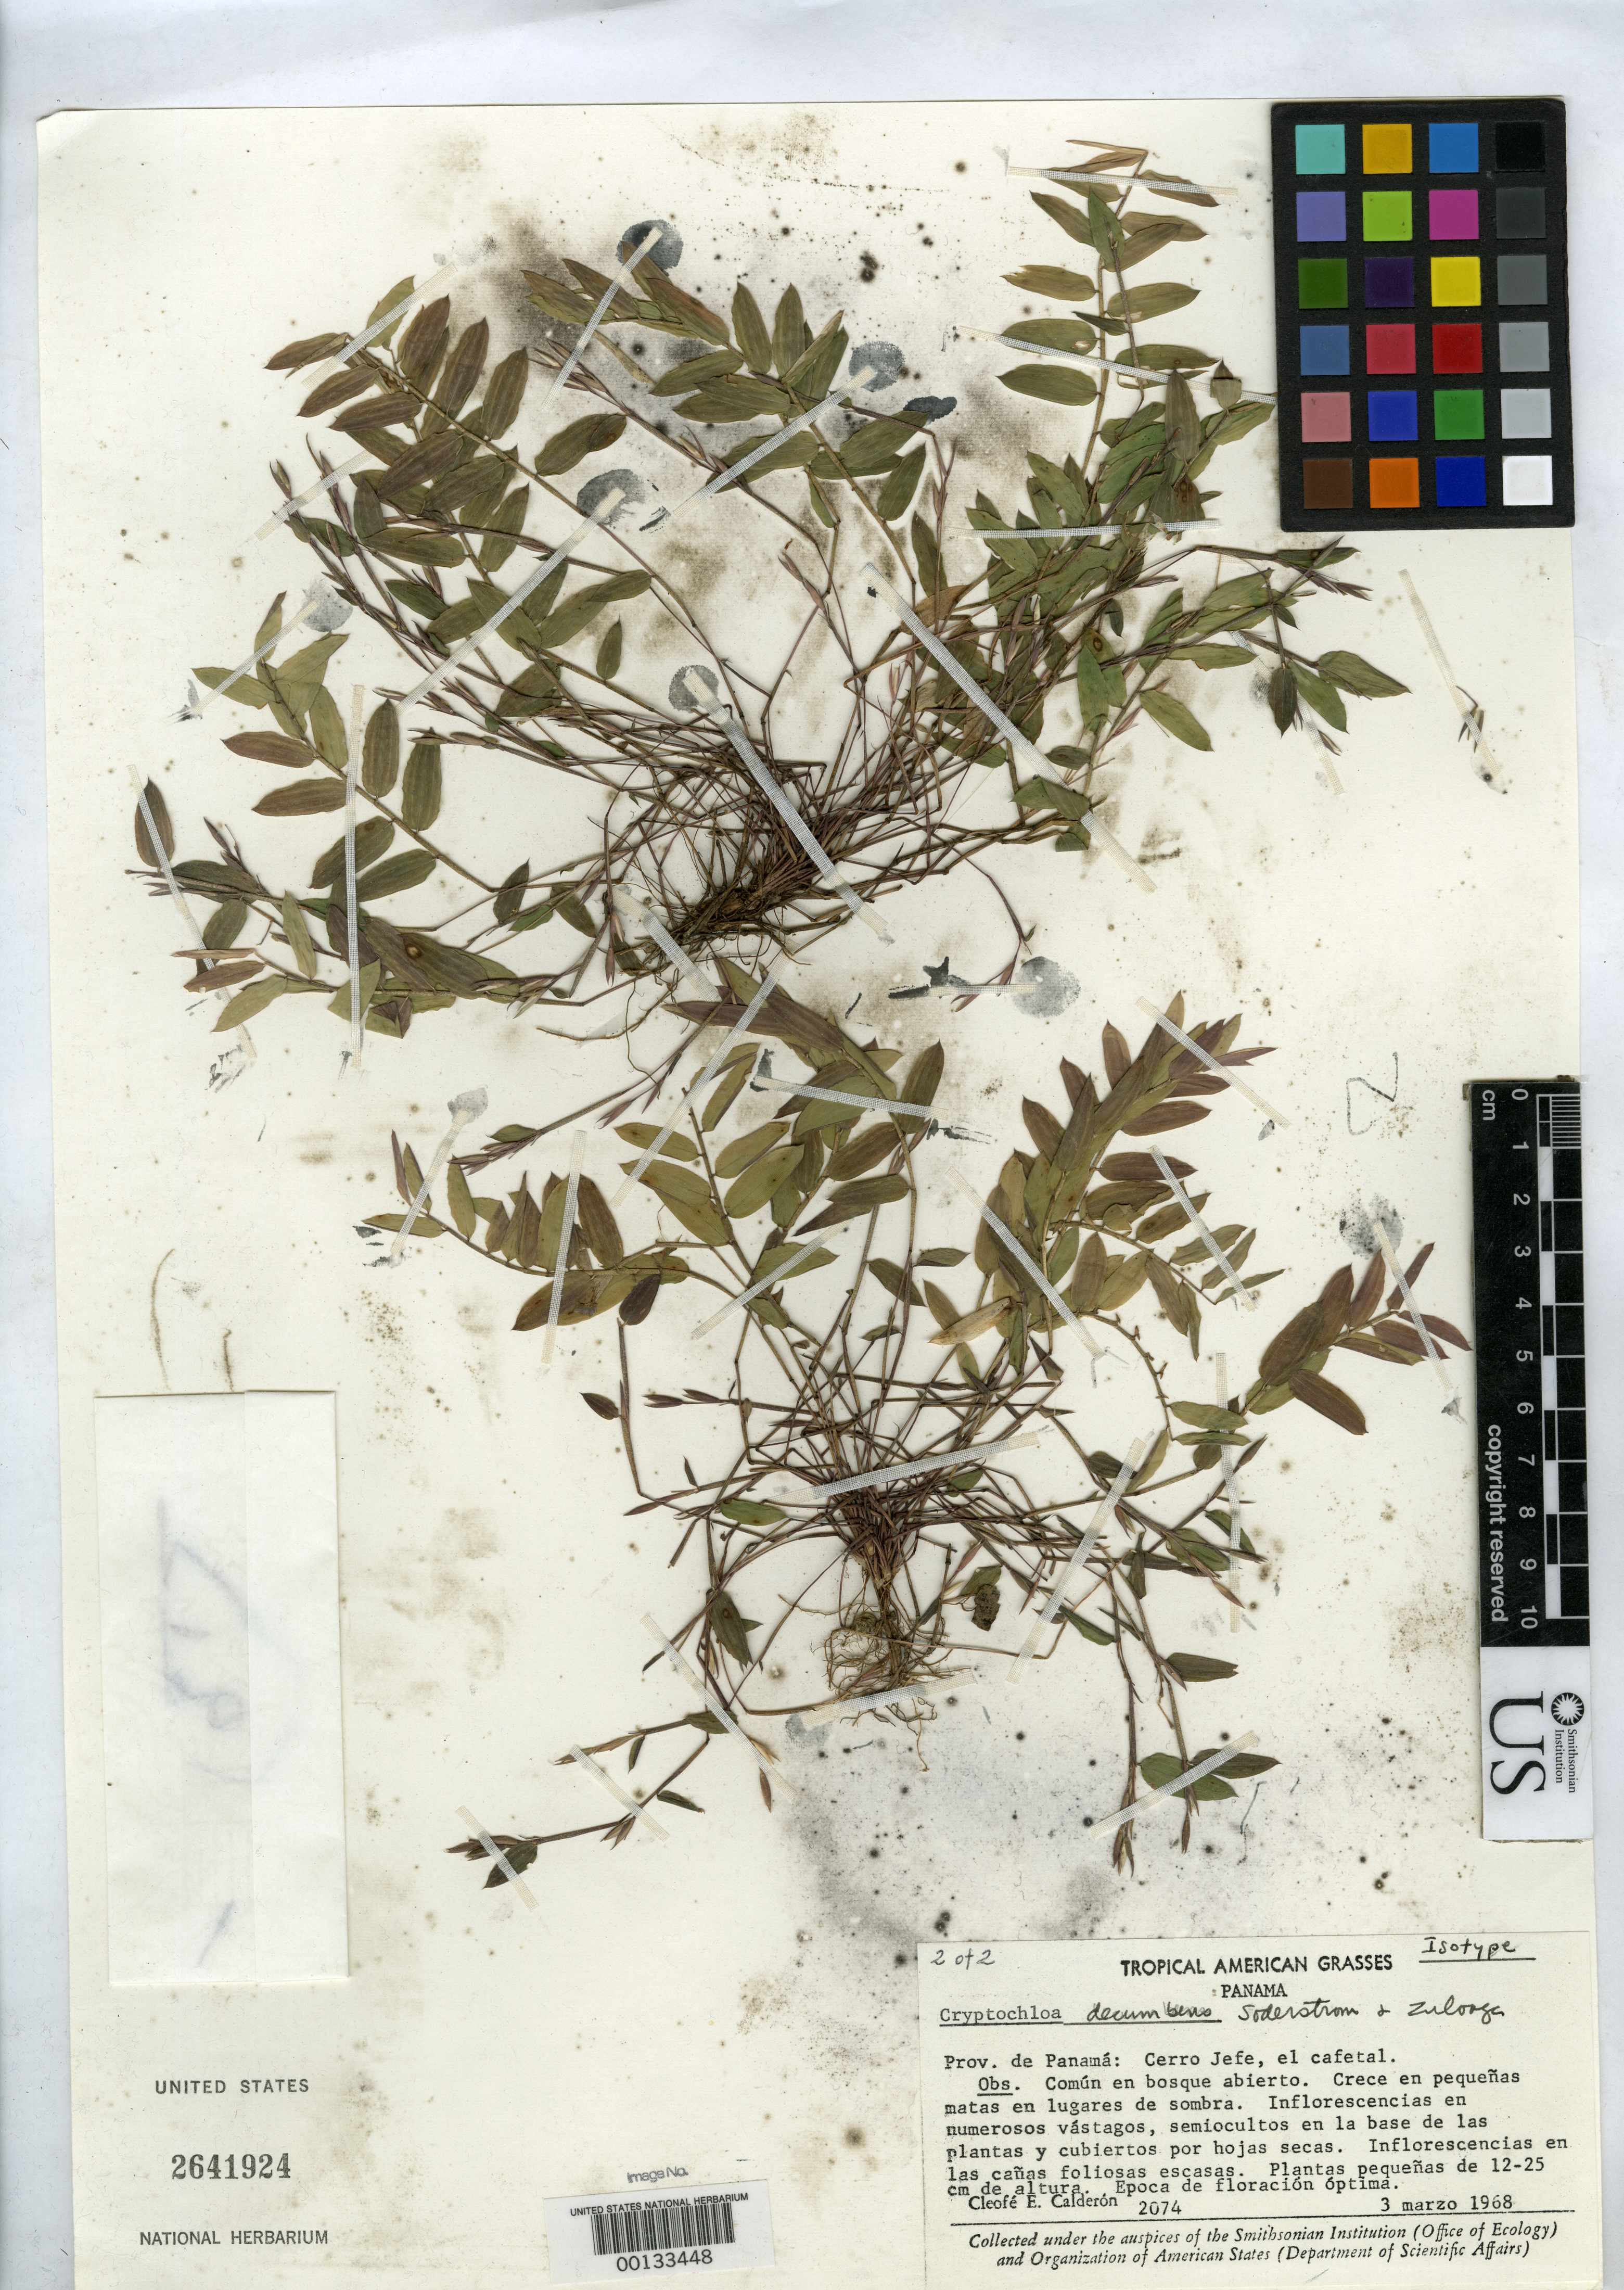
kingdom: Plantae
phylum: Tracheophyta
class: Liliopsida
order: Poales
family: Poaceae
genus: Cryptochloa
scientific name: Cryptochloa decumbens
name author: Soderstr. & Zuloaga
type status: Isotype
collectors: C. E. Calderón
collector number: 2074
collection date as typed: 03 Mar 1968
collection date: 1968-03-03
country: Panama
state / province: Panamá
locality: Cerro Jefe, El Cafetal.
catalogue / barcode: US 2641924